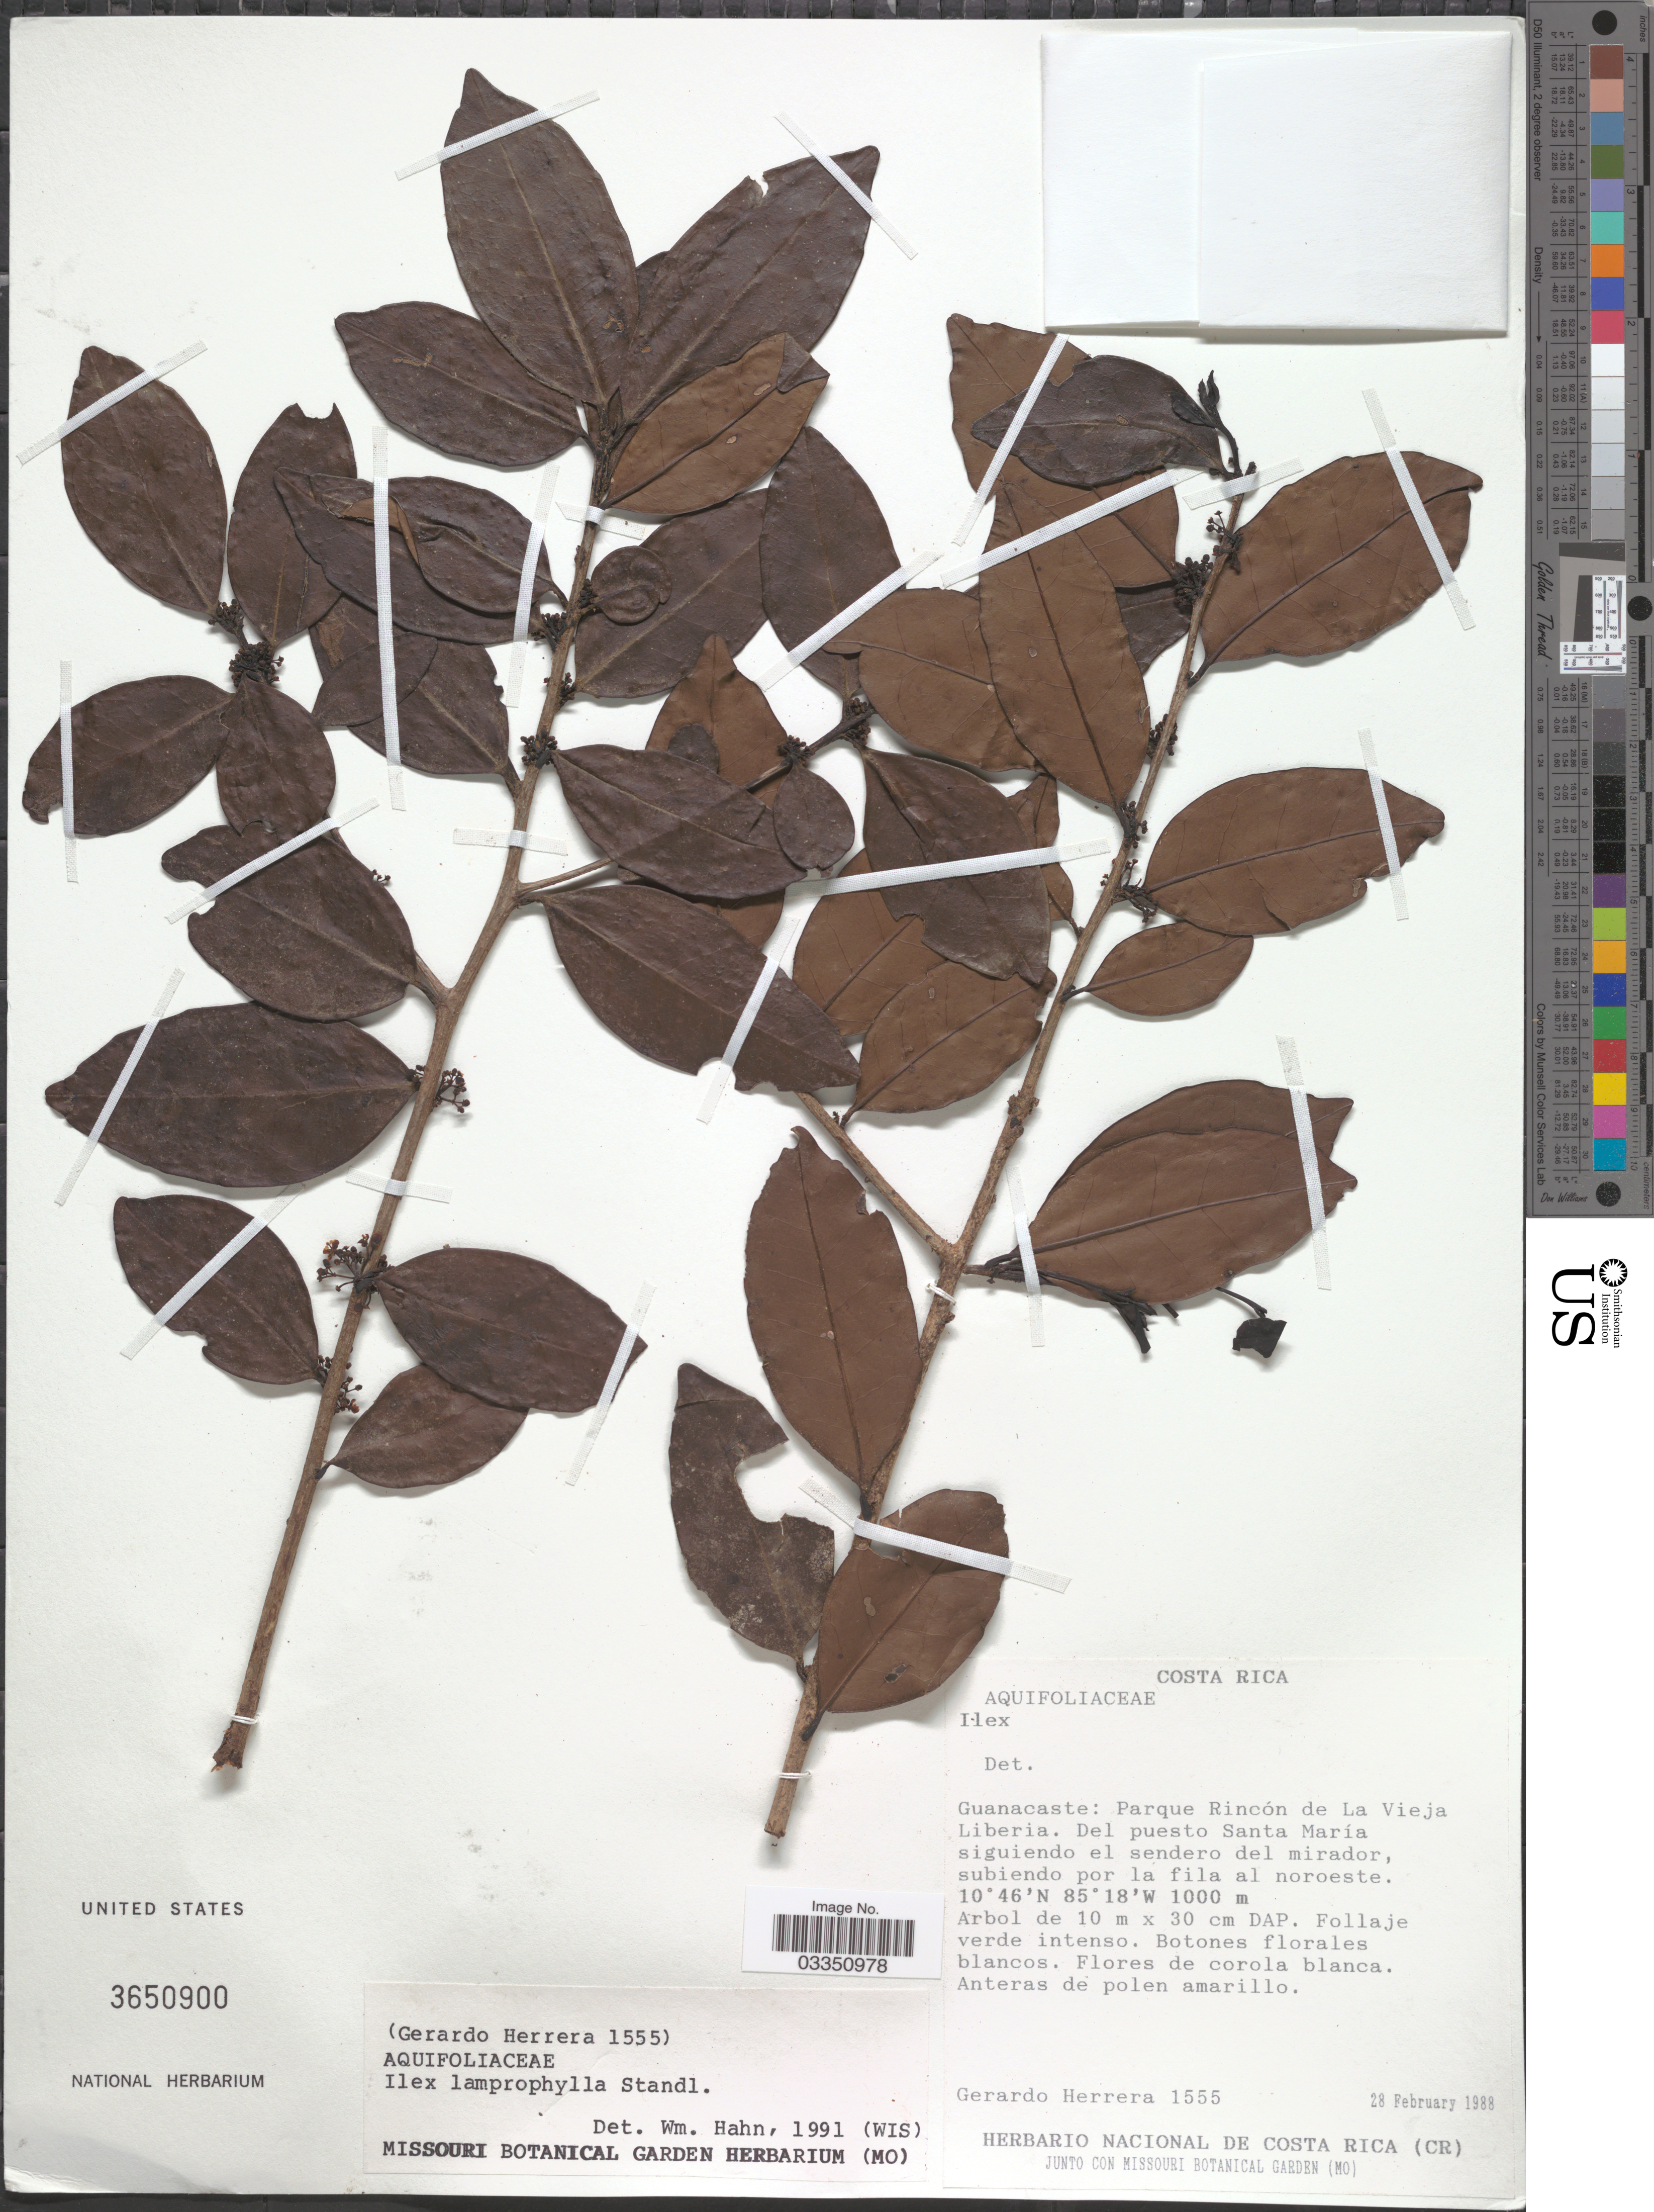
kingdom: Plantae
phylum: Tracheophyta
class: Magnoliopsida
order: Aquifoliales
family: Aquifoliaceae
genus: Ilex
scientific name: Ilex lamprophylla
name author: Standl.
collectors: G. Herrera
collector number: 1555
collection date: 1988-02-28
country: Costa Rica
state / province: Guanacaste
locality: Parque Rincón de La Vieja Liberia. Del puesto Santa María siguiendo el sendero del mirador, subiendo por la fila al noroeste.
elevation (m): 1000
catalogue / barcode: US 3650900